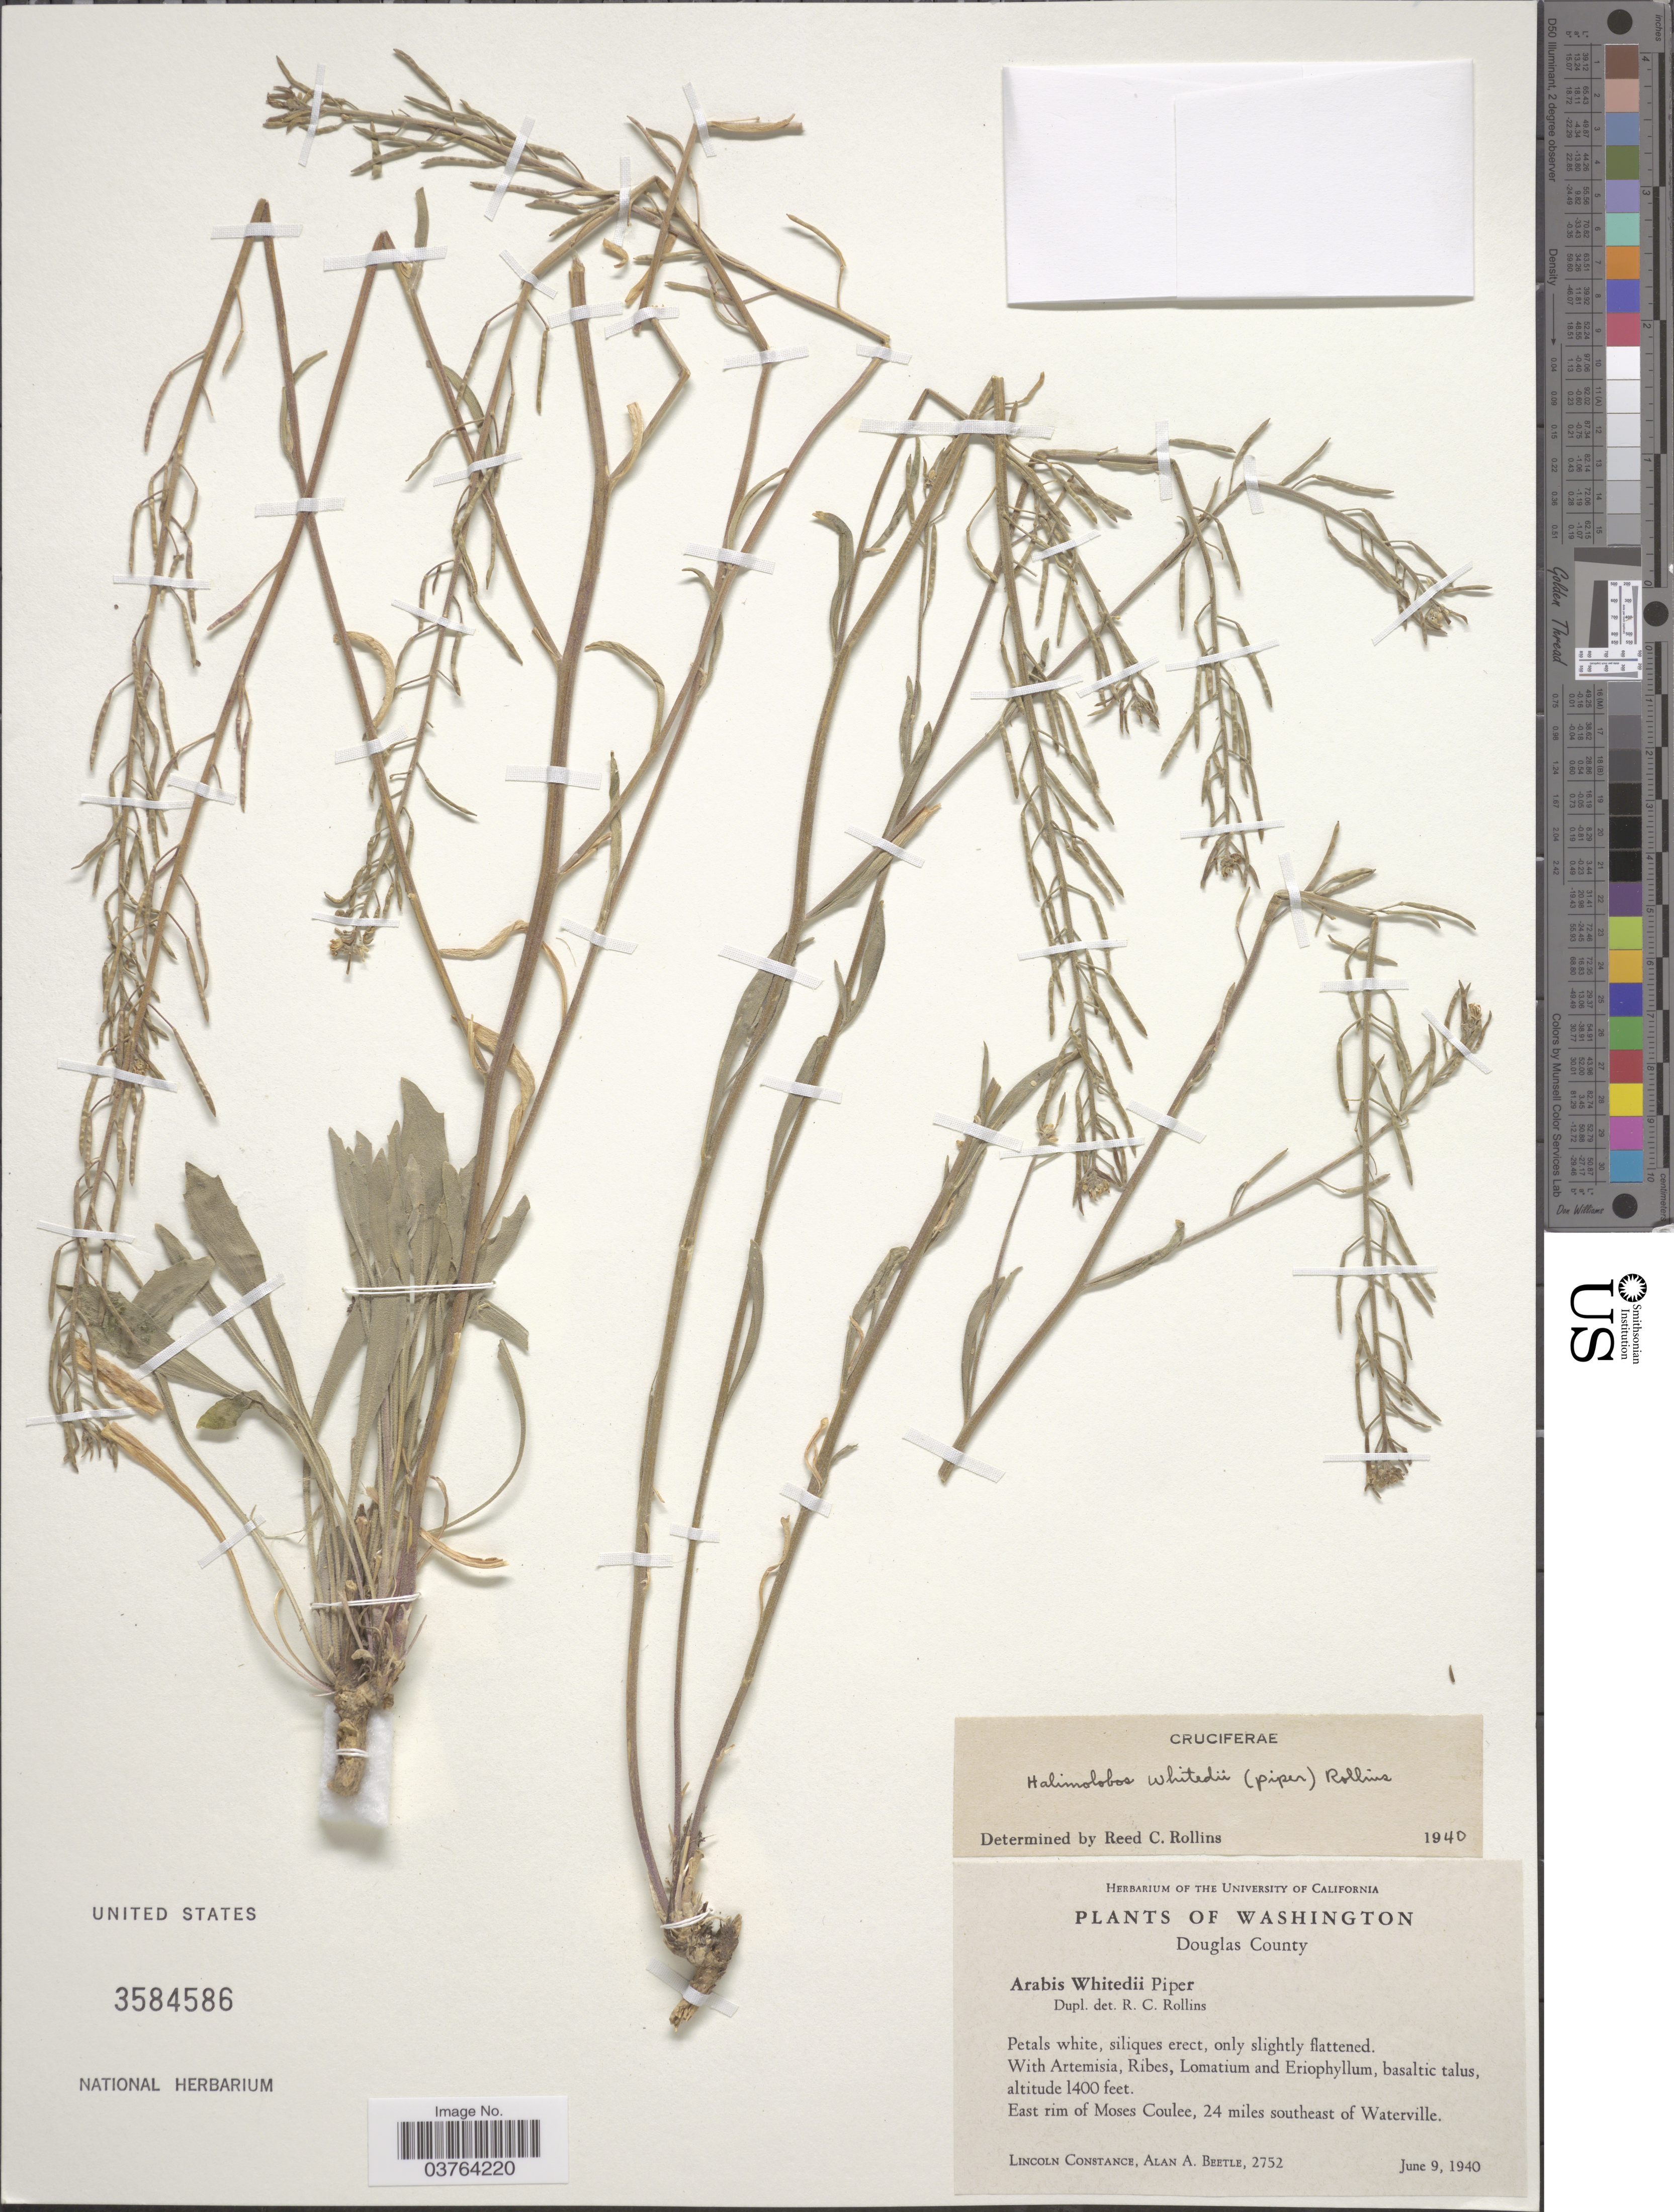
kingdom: Plantae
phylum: Tracheophyta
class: Magnoliopsida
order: Brassicales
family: Brassicaceae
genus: Halimolobos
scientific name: Halimolobos whitedii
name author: (Piper) Rollins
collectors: L. Constance & A. A. Beetle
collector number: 2752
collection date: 1940-06-09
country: United States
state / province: Washington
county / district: Douglas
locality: Douglas County. East rim of Moses Coulee, 24 miles southeast of Waterville.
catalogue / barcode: US 3584586